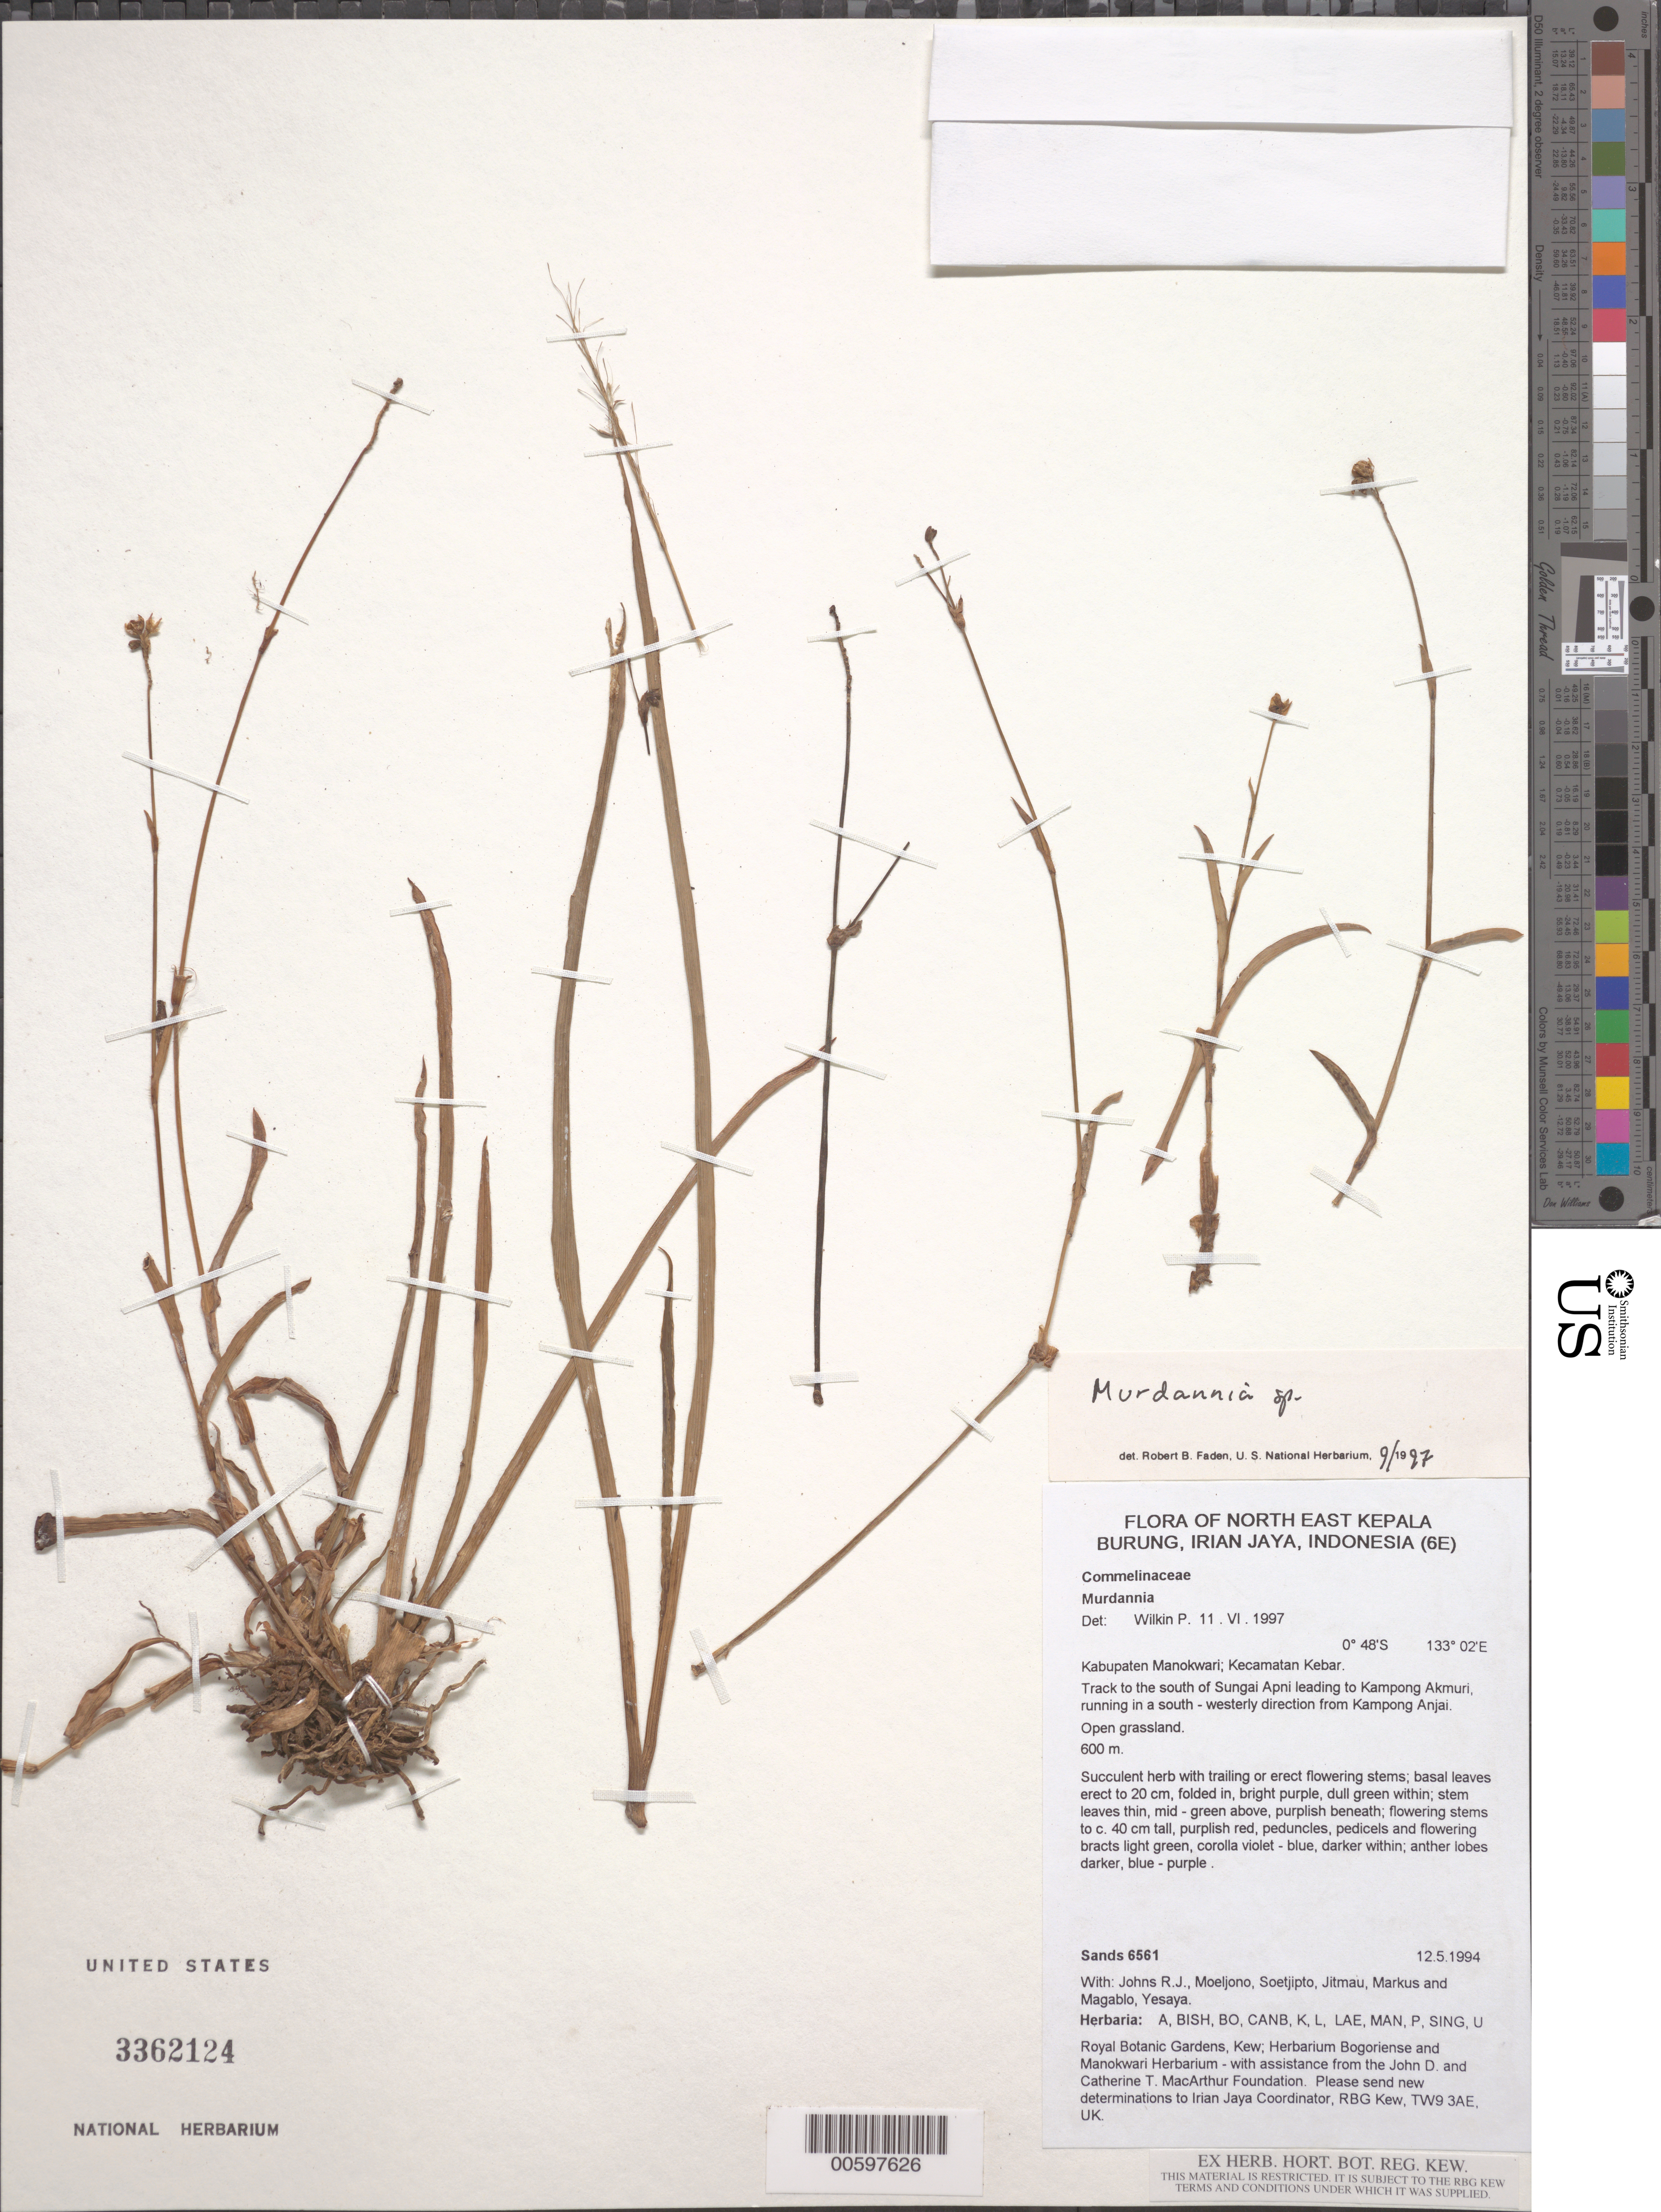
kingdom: Plantae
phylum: Tracheophyta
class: Liliopsida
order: Commelinales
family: Commelinaceae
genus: Murdannia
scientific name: Murdannia sp.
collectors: M. Sands, M. Jitmau, R. Johns & -. Moeljono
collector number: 6561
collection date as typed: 12 May 1994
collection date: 1994-05-12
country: Indonesia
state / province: Papua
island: New Guinea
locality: Kabupaten manokwari, kecamatan manokwari, Irian Jaya.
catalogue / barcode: US 3362124